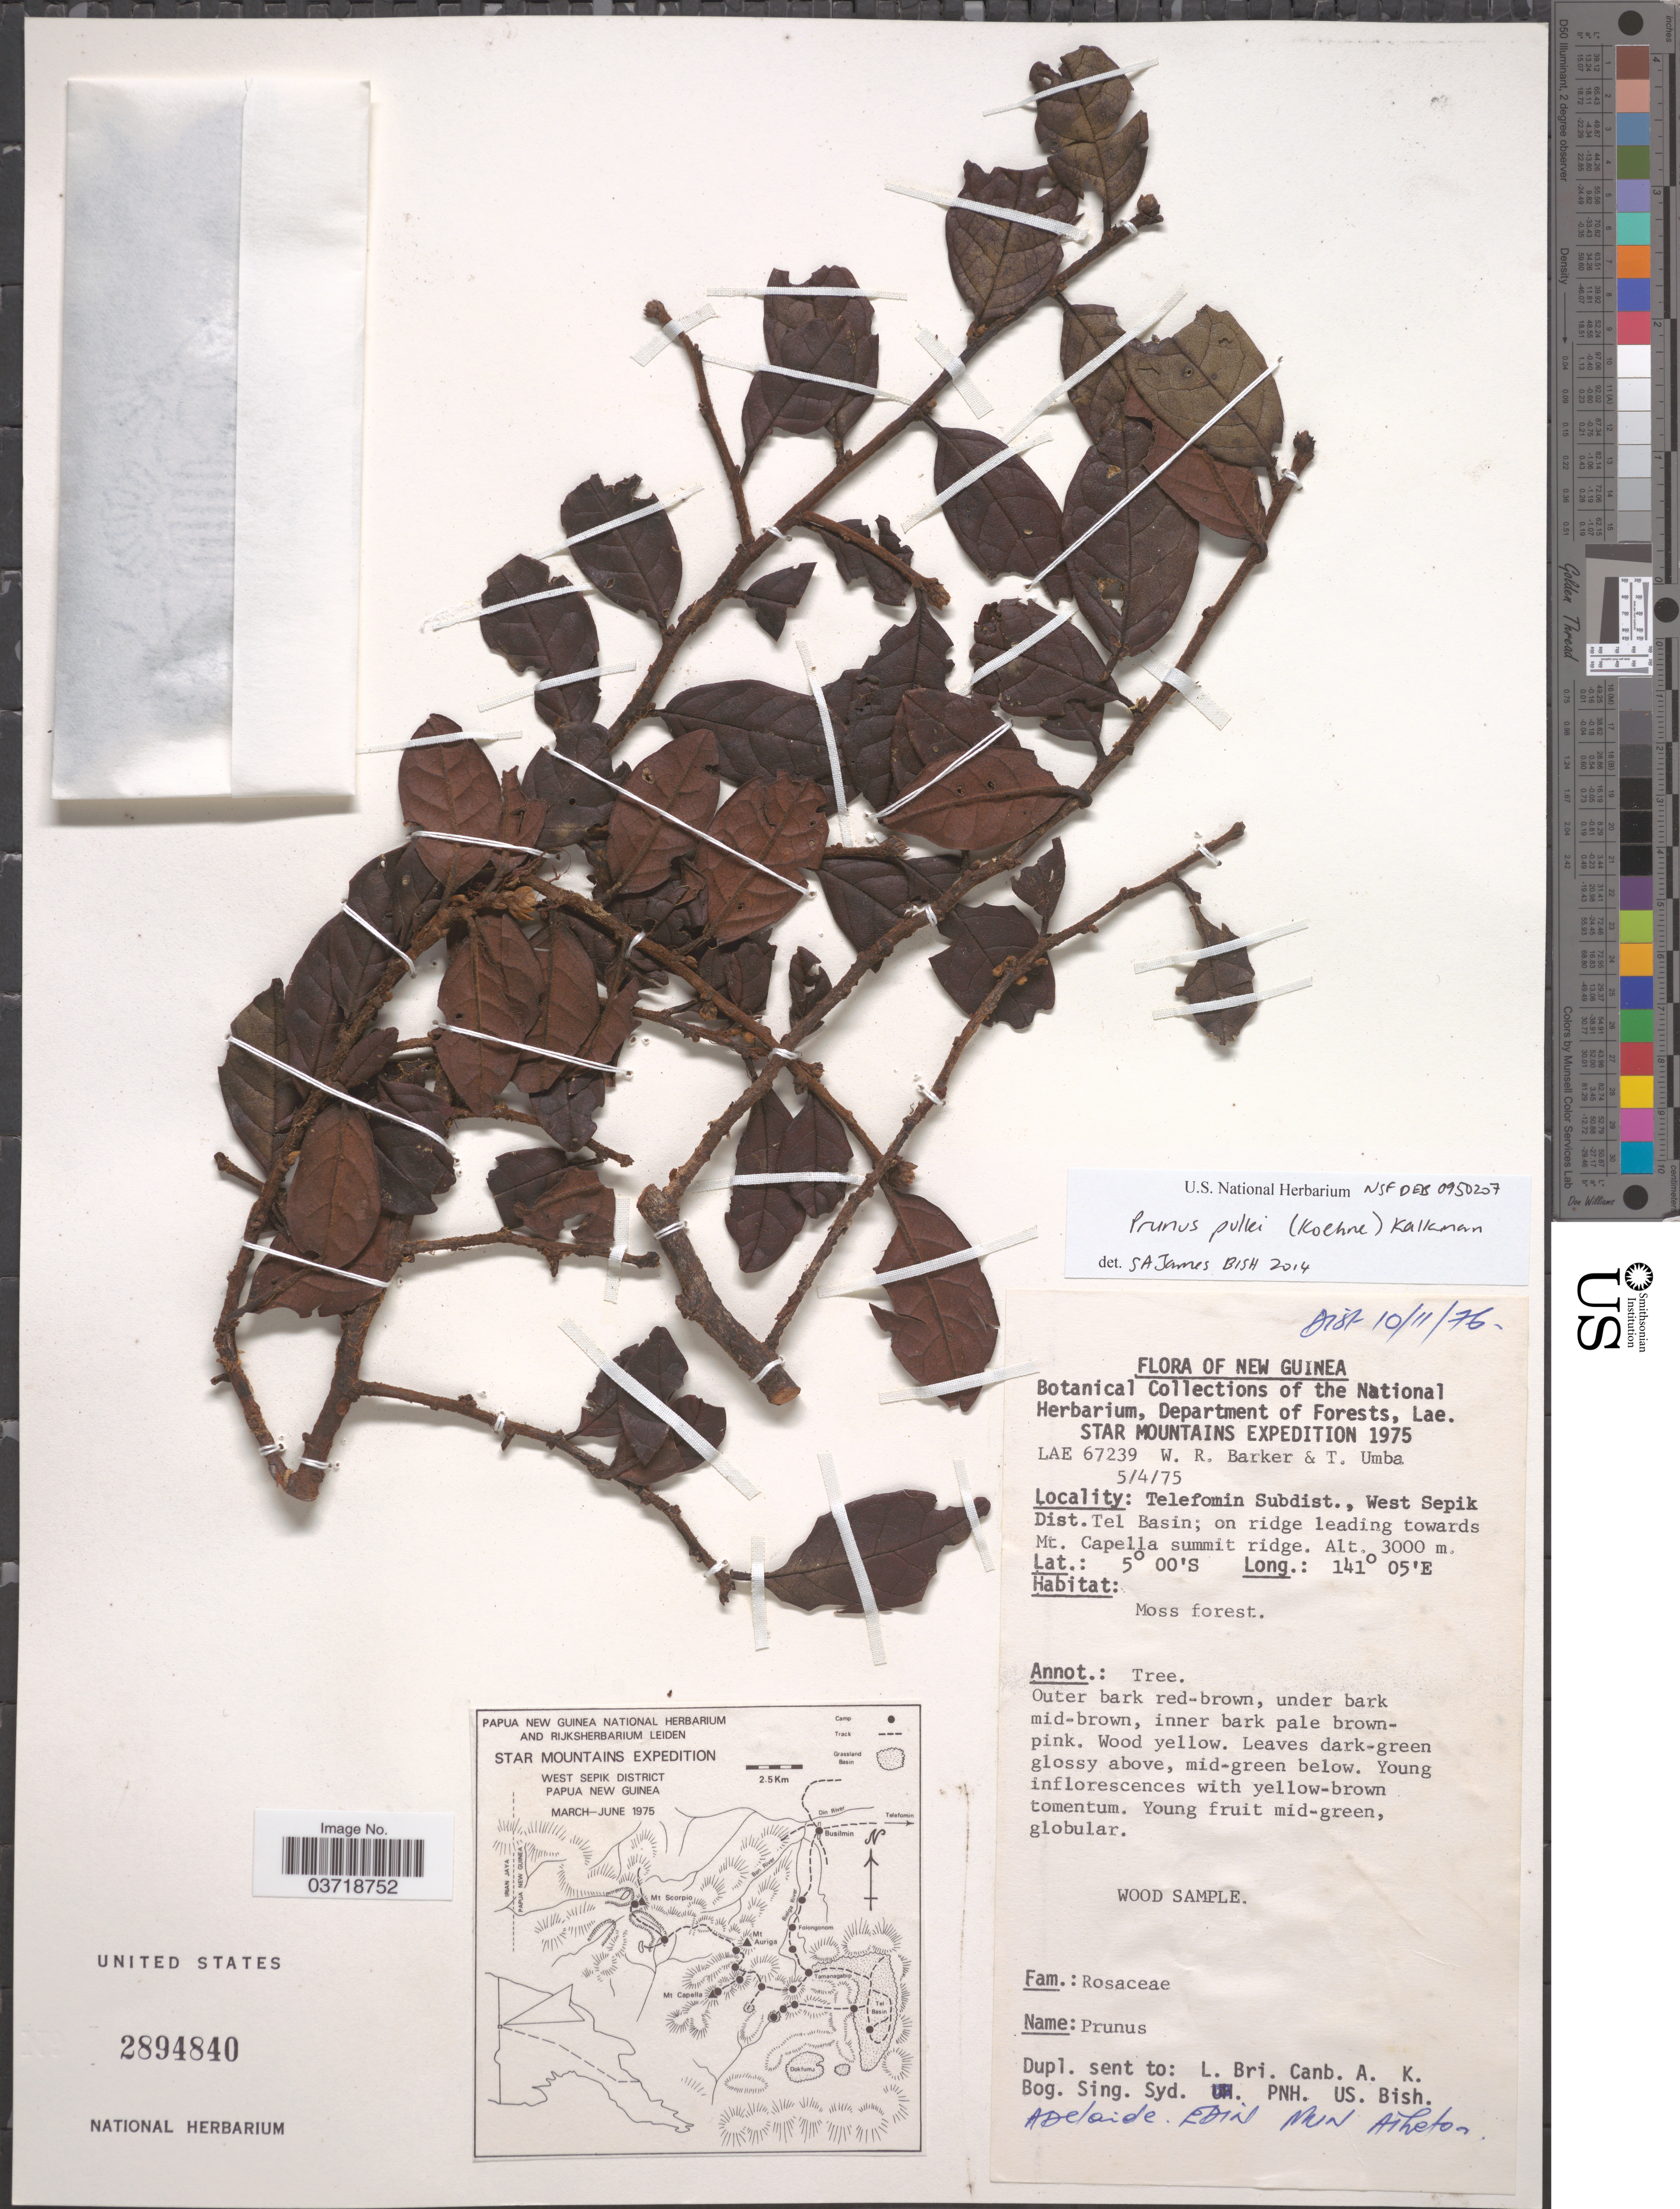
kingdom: Plantae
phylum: Tracheophyta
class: Magnoliopsida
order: Rosales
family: Rosaceae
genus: Prunus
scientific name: Prunus pullei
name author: (Koehne) Kalkman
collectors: W. R. Barker & T. Umba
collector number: LAE 67239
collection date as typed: Transcribed d/m/y: 5/4/75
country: Papua New Guinea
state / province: Sandaun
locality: New Guinea. Telefomin Subdist., West Sepik Dist. Tel Basin; on ridge leading towards Mt. Capella summit ridge.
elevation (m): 3000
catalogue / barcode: US 2894840